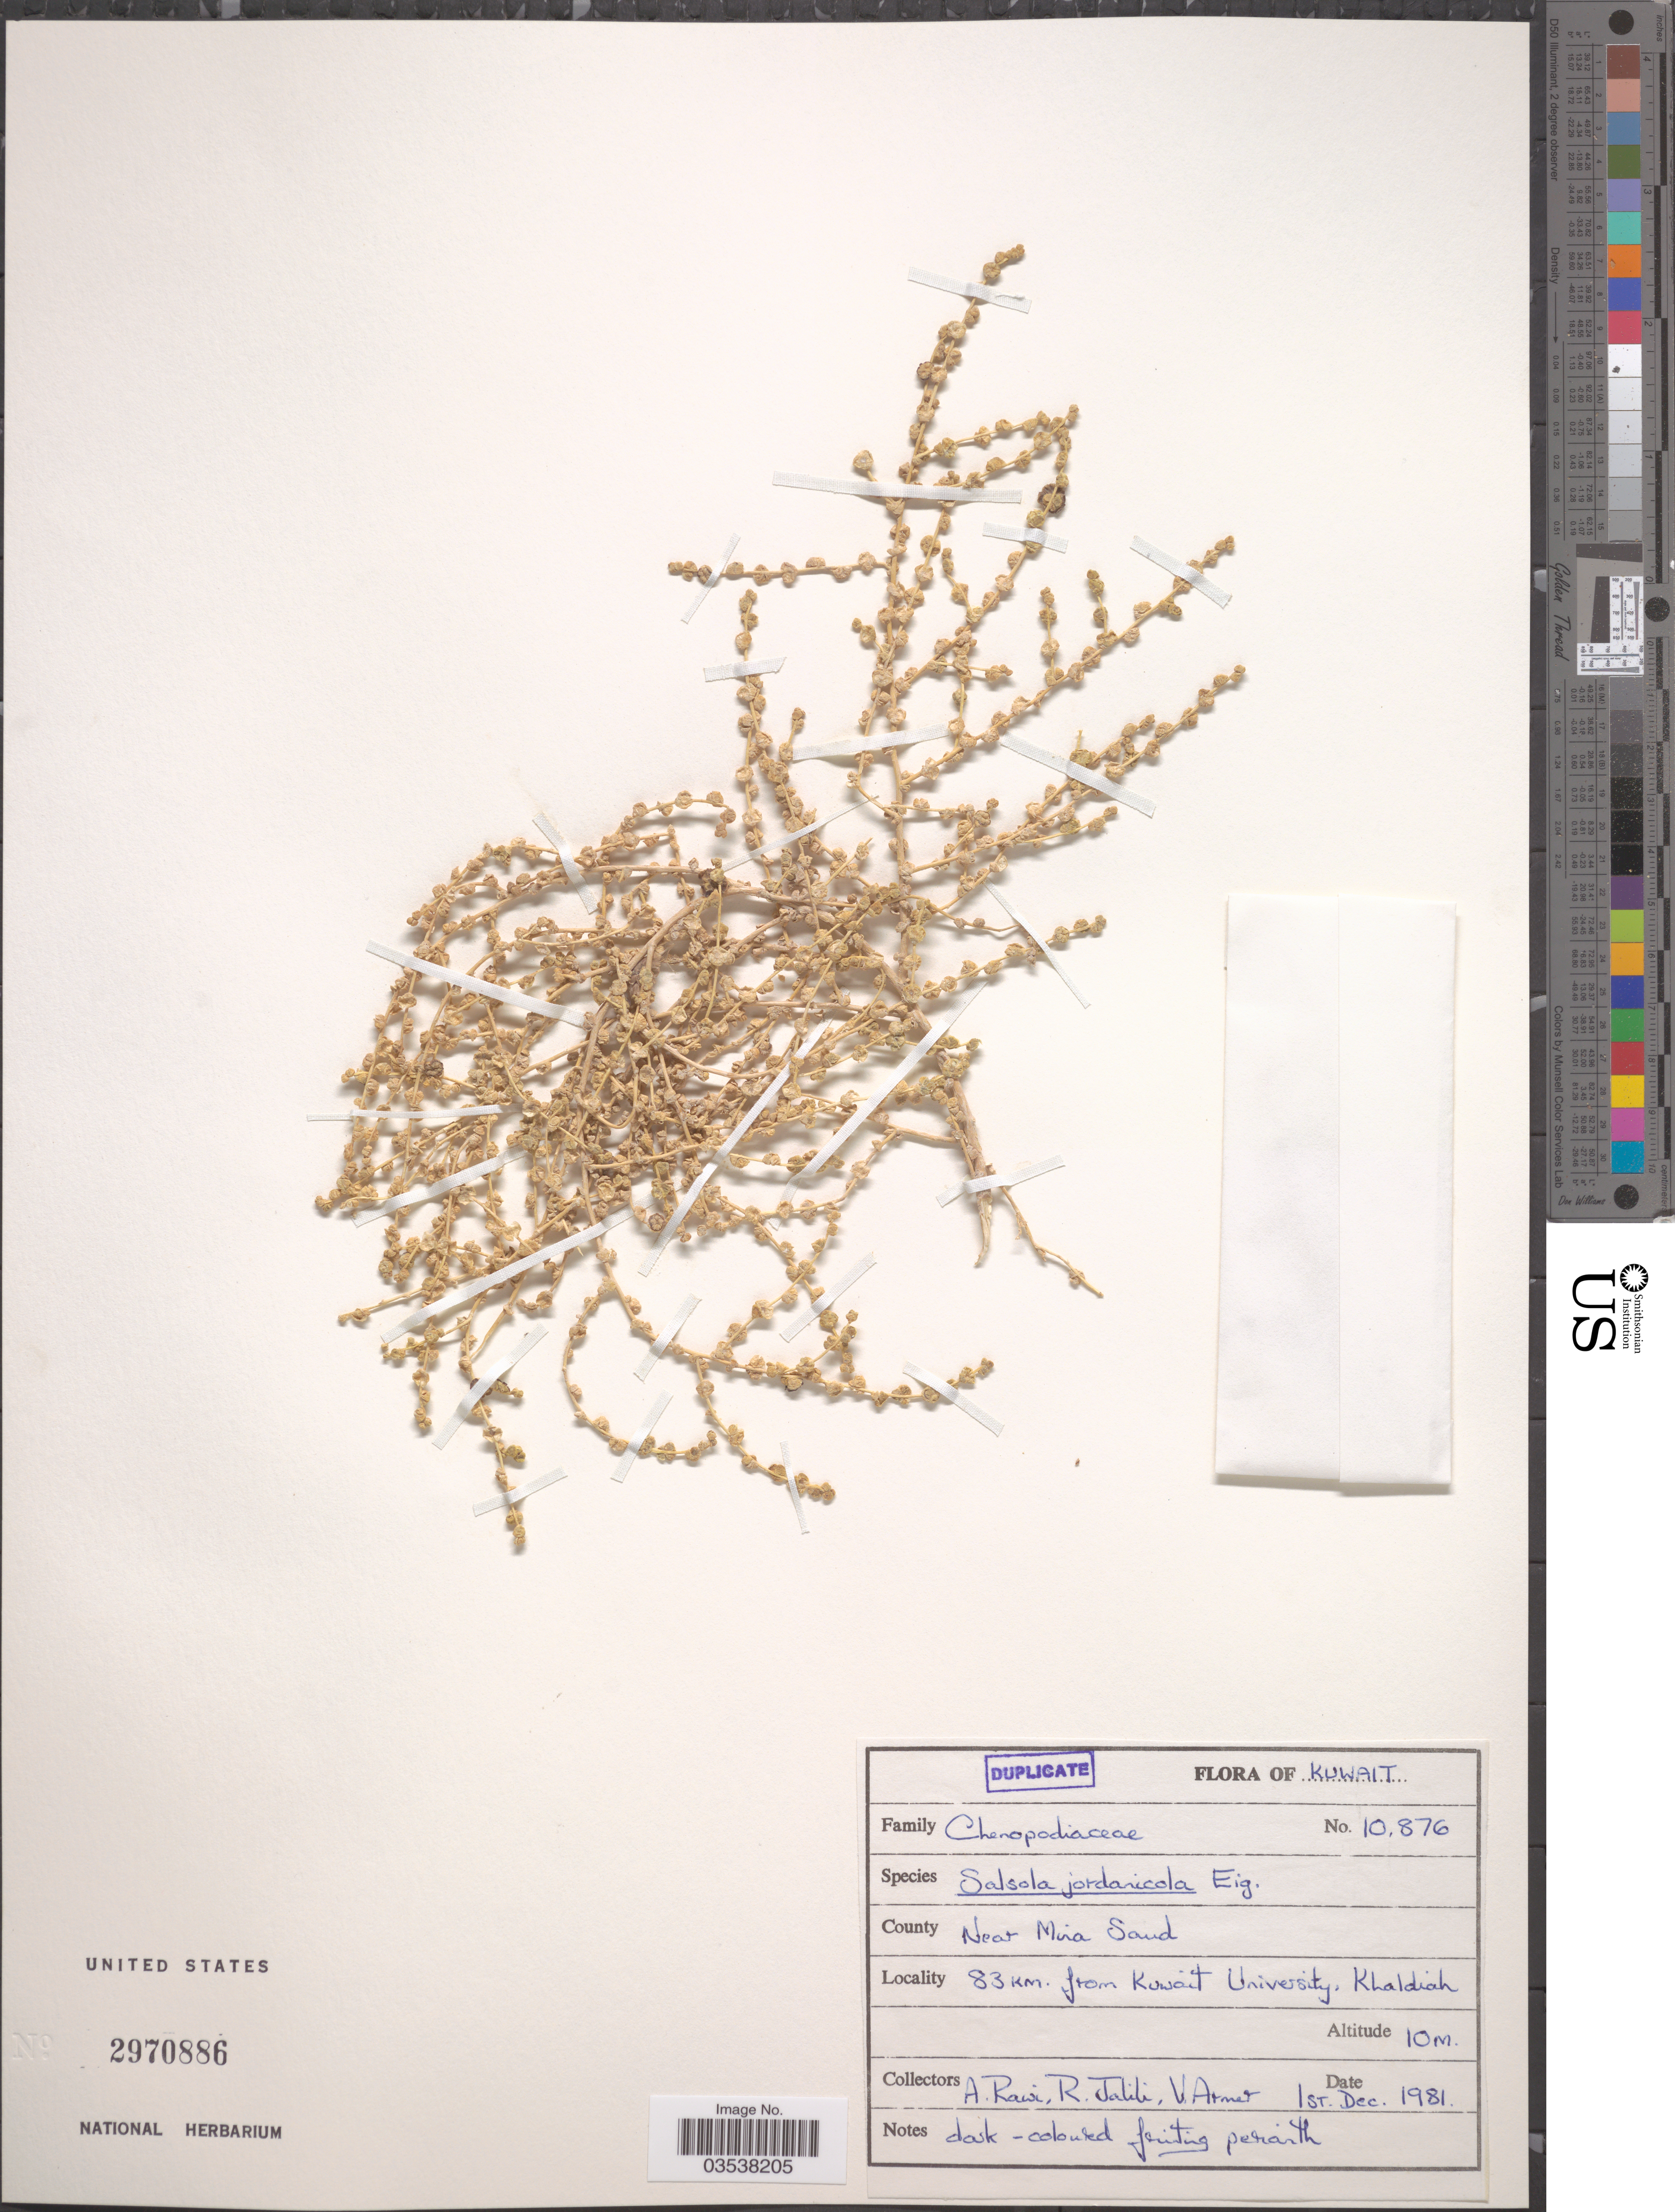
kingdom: Plantae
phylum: Tracheophyta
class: Magnoliopsida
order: Caryophyllales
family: Amaranthaceae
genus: Caroxylon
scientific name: Caroxylon jordanicola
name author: (Eig) Akhani & Roalson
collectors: A. Rawi, R. Jalili & V. Armet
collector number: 10876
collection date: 1981-12-01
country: Kuwait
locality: County near Mira Saud [interpreted]. 83 km. from Kuwait University, Khaldiah.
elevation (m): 10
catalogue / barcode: US 2970886